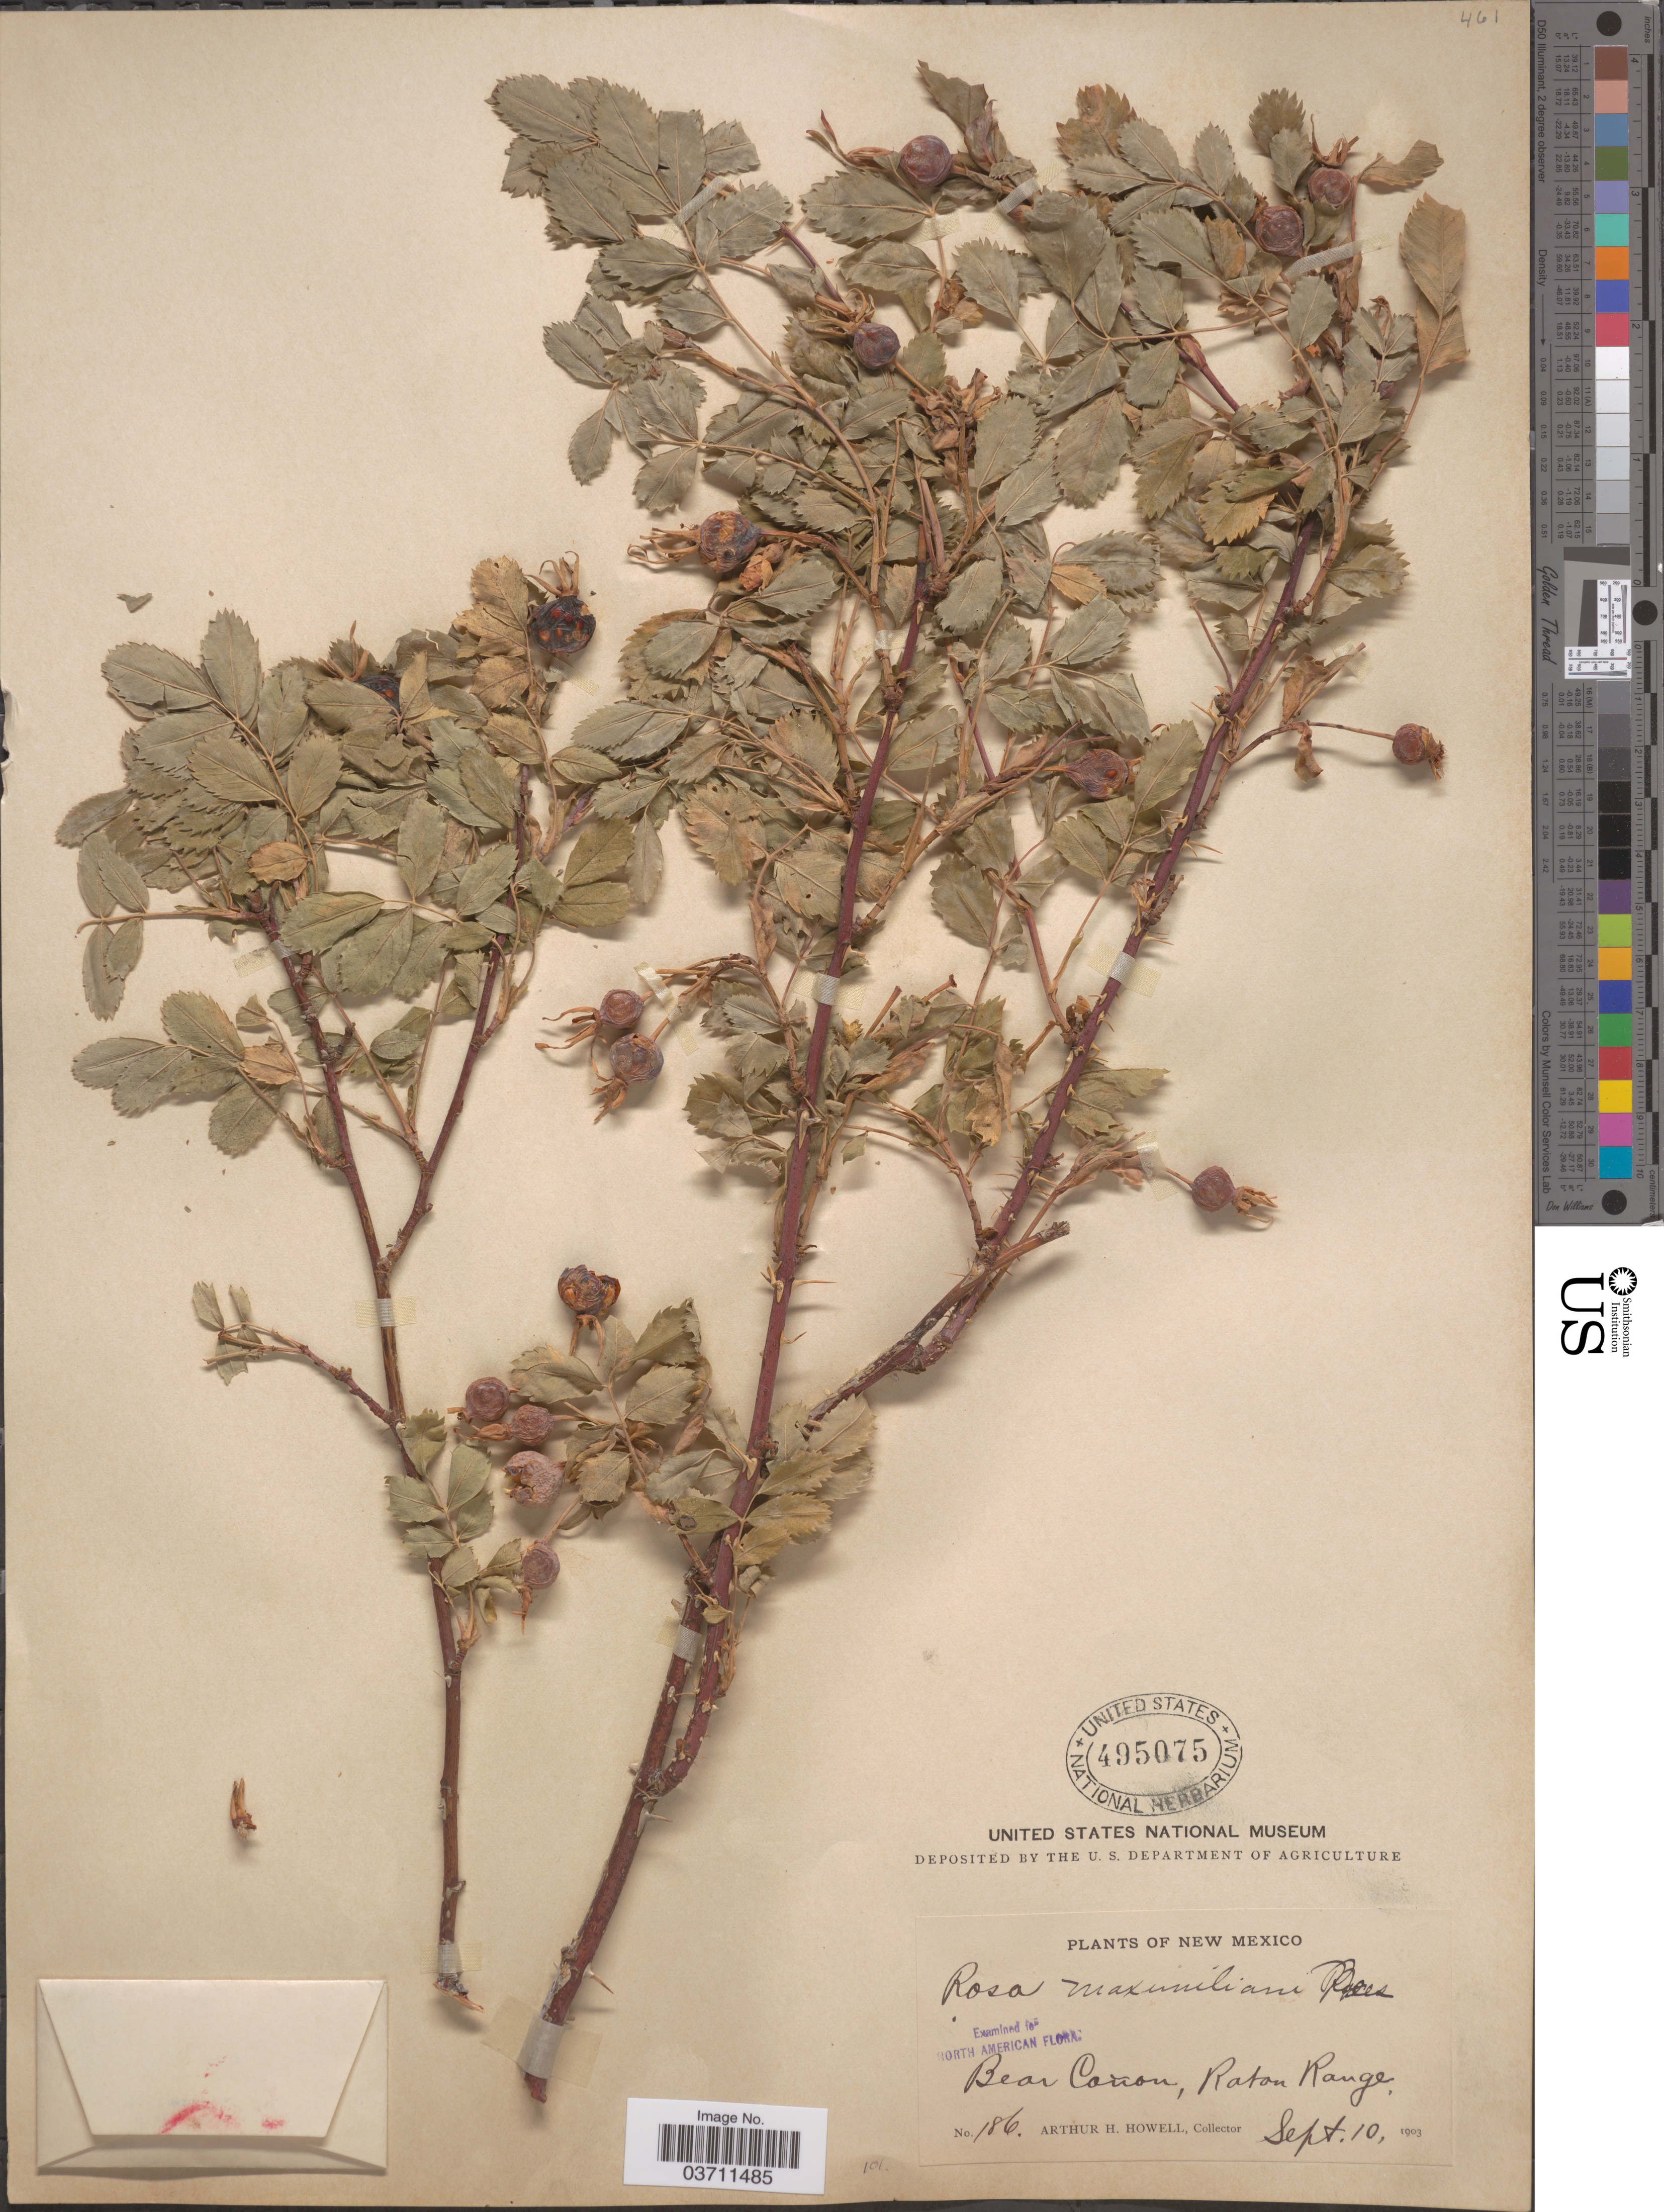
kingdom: Plantae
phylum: Tracheophyta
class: Magnoliopsida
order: Rosales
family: Rosaceae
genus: Rosa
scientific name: Rosa maximiliani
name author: Nees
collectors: A. H. Howell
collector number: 186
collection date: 1903-09-10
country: United States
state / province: New Mexico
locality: Bear Cañon, Raton Range.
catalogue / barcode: US 495075